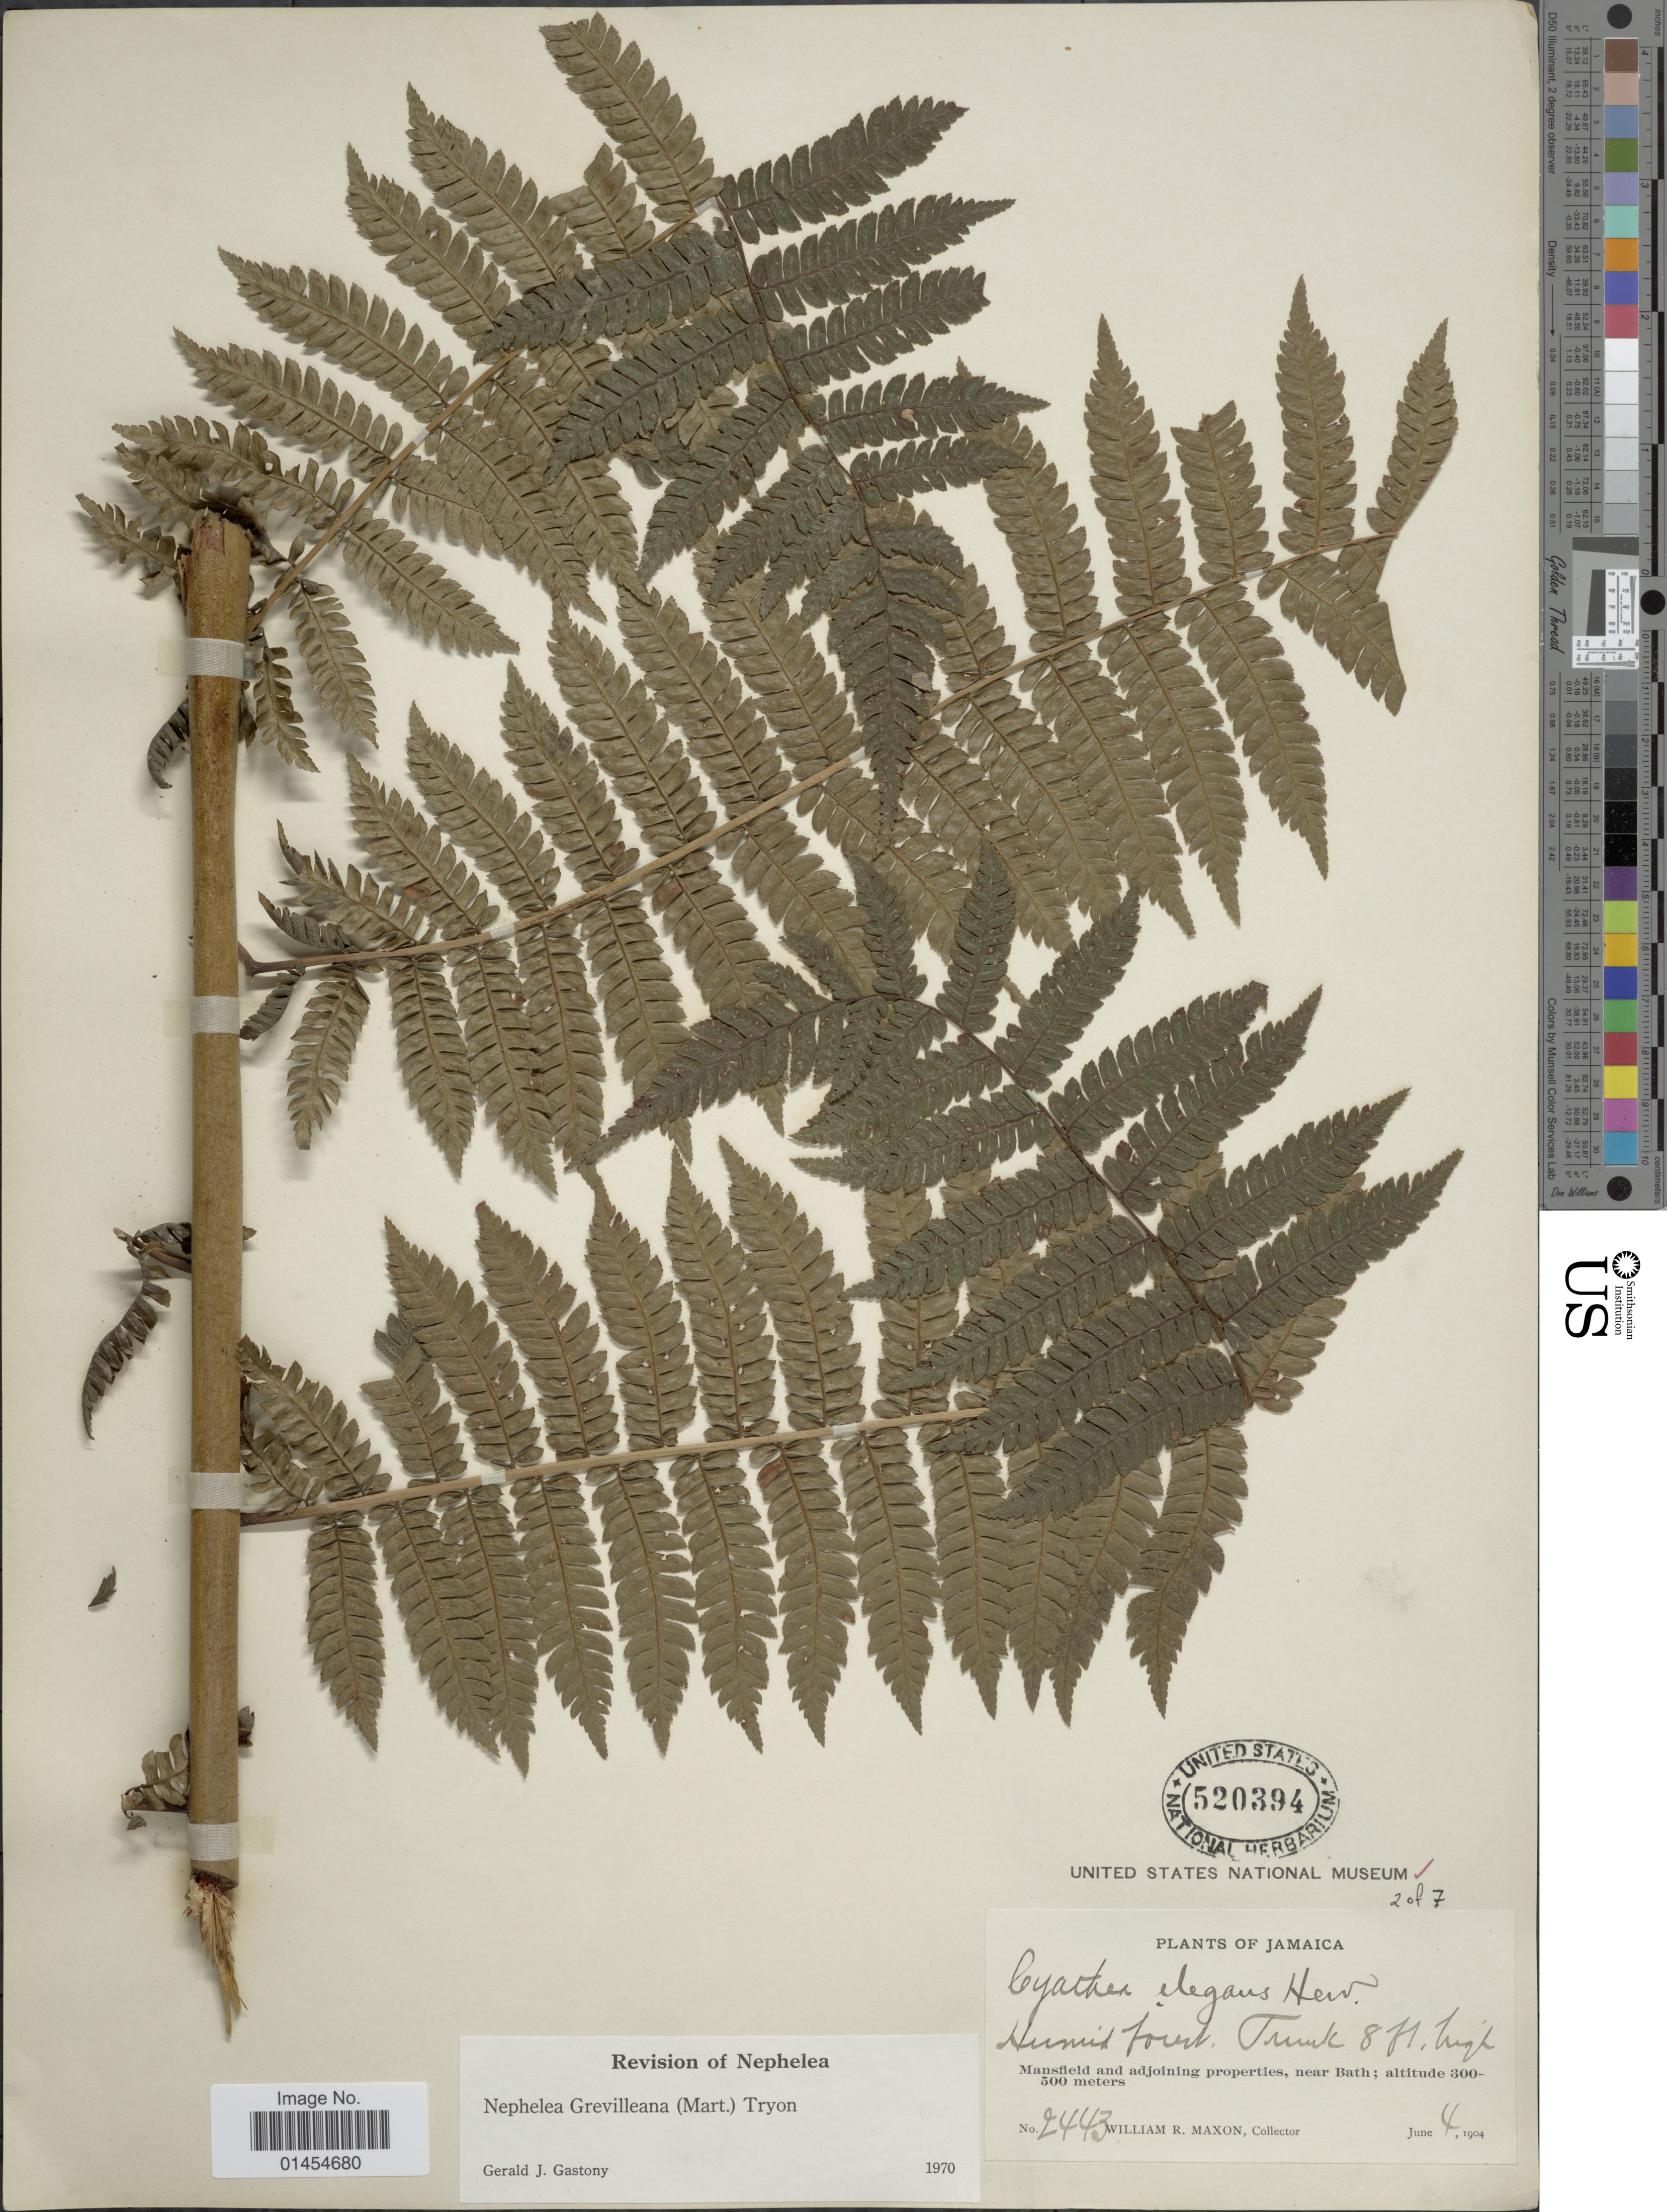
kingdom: Plantae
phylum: Tracheophyta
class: Polypodiopsida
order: Cyatheales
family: Cyatheaceae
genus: Alsophila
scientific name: Alsophila grevilleana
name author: (Mart.) D.S. Conant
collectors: W. R. Maxon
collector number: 2443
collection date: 1904-06-04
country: Jamaica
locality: Mansfield and adjoining properties, near Bath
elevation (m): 300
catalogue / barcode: US 520394